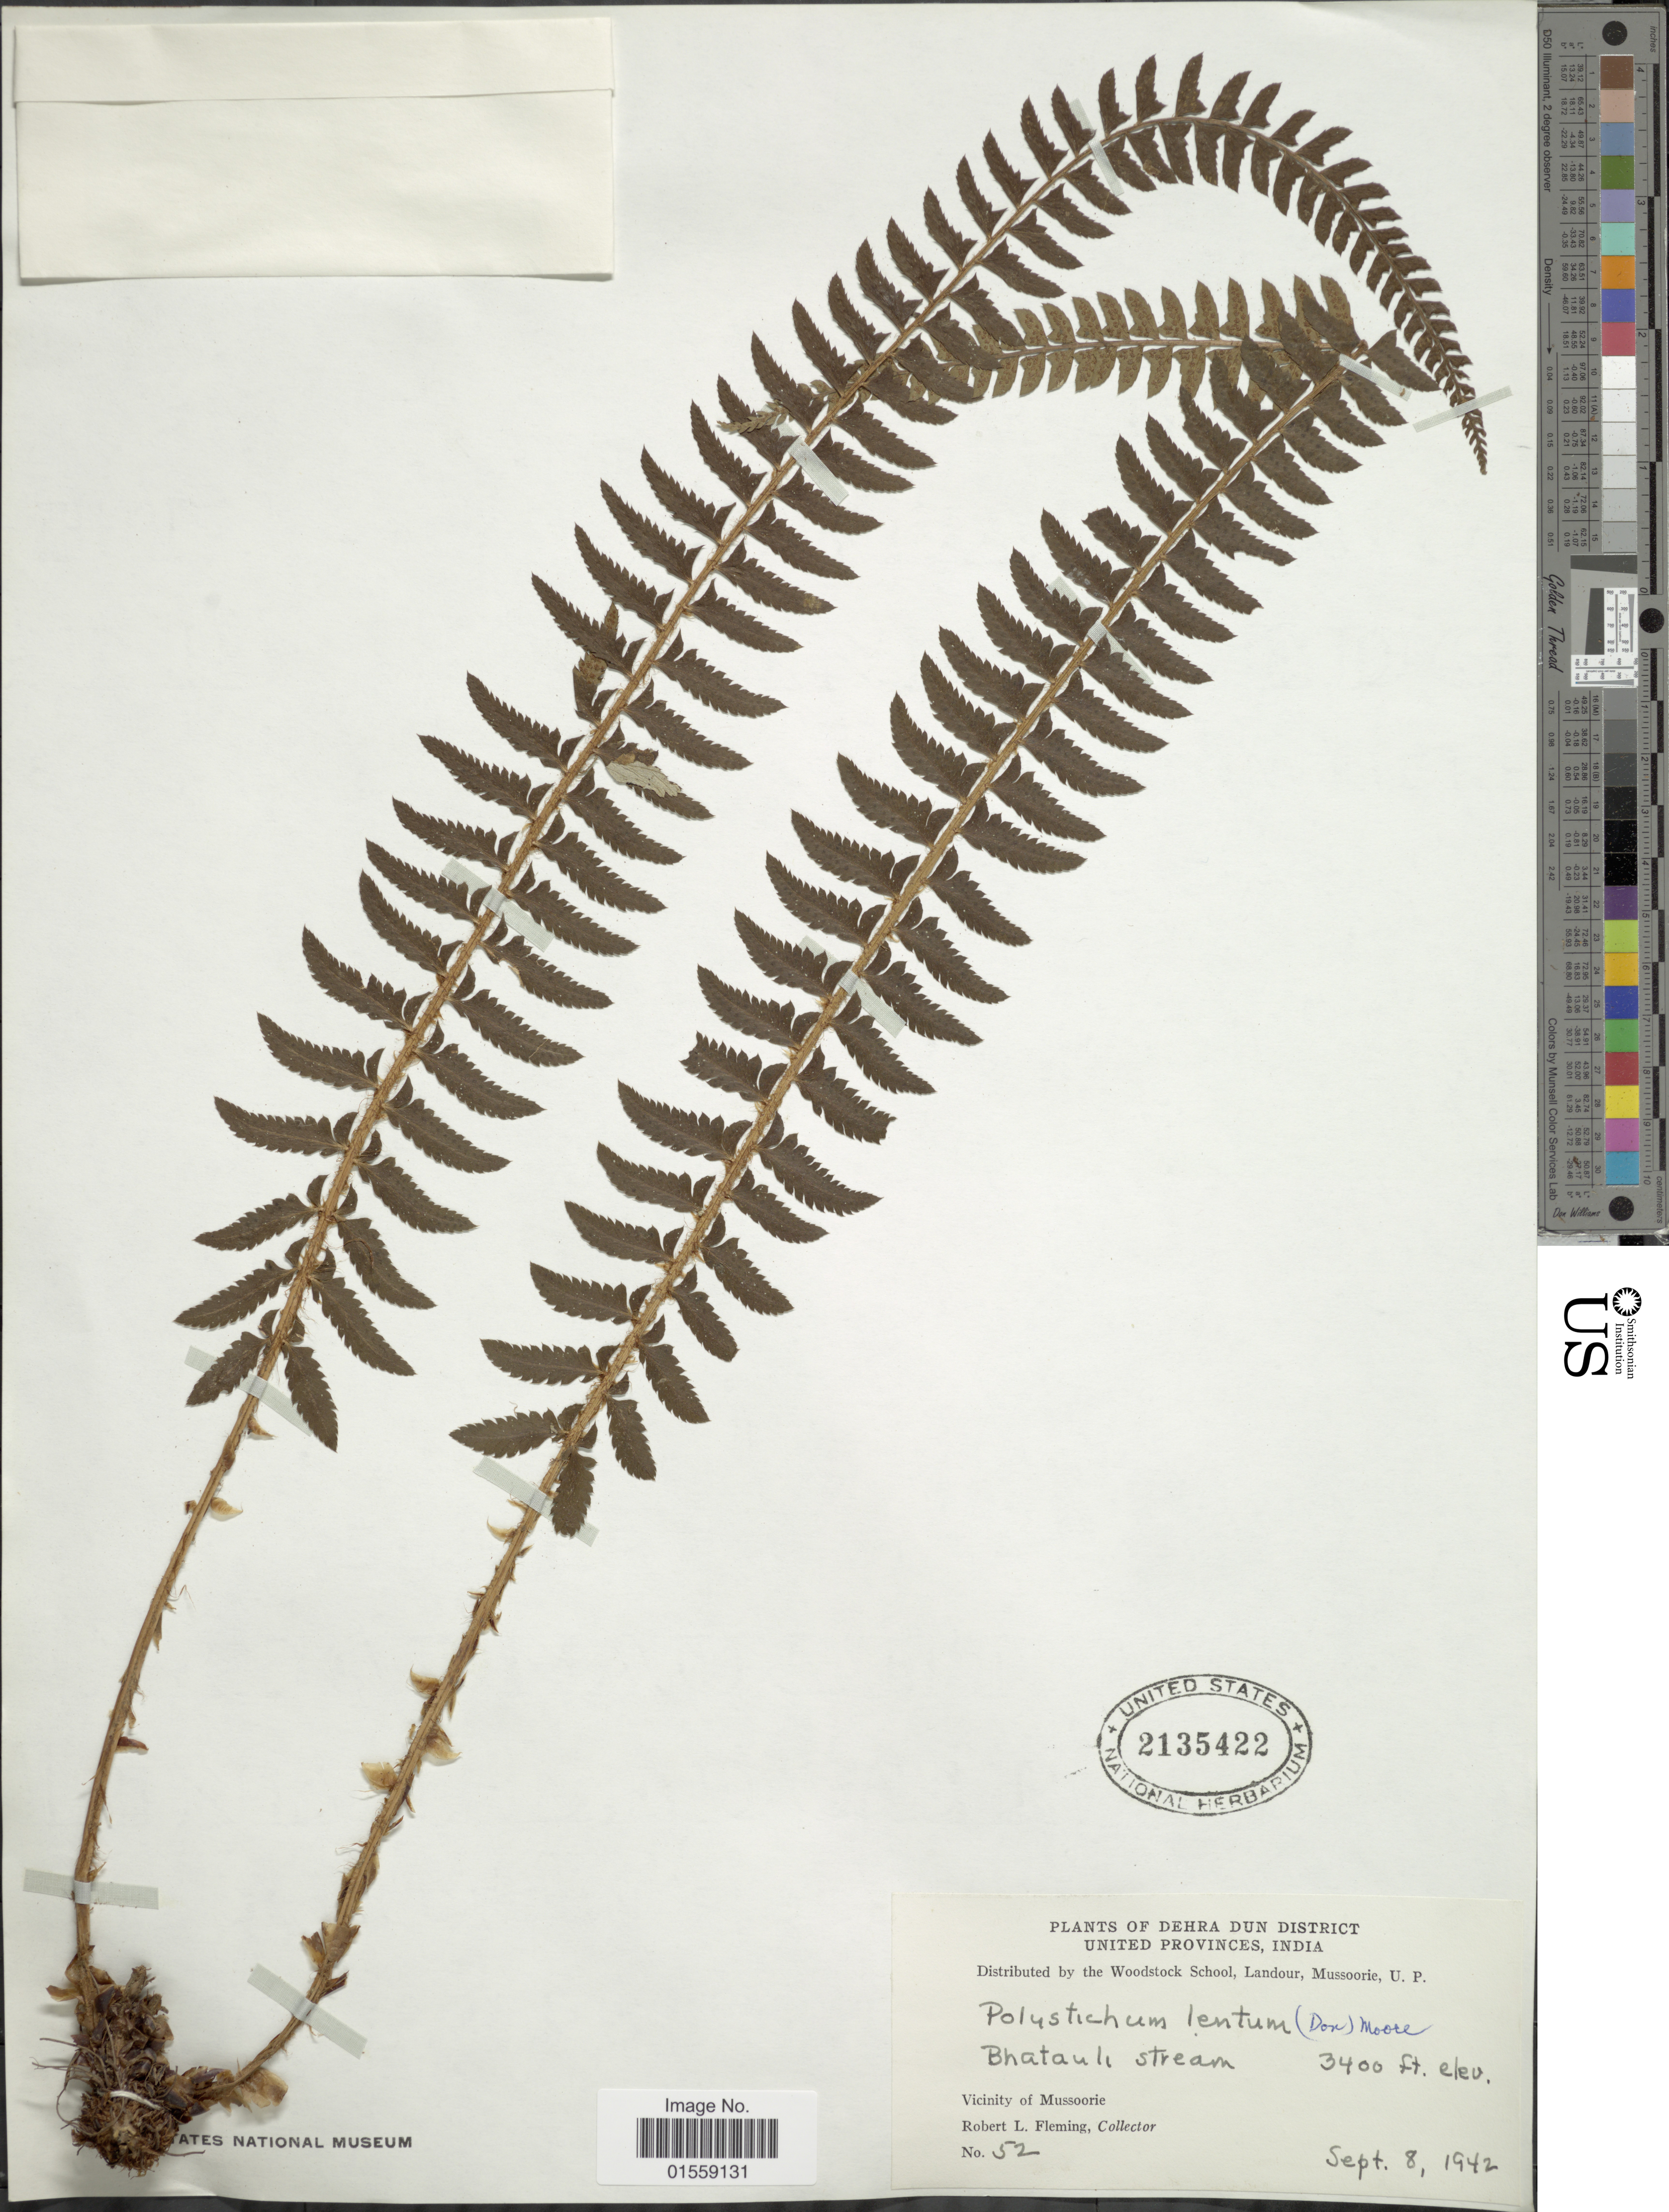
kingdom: Plantae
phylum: Tracheophyta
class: Polypodiopsida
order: Polypodiales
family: Dryopteridaceae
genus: Polystichum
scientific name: Polystichum lentum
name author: (D. Don) T. Moore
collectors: R. Fleming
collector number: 52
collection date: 1942-09-08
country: India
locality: Dehra Dun District United Provinces, India, Vicinity of Mussoorie.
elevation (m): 1036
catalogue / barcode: US 2135422